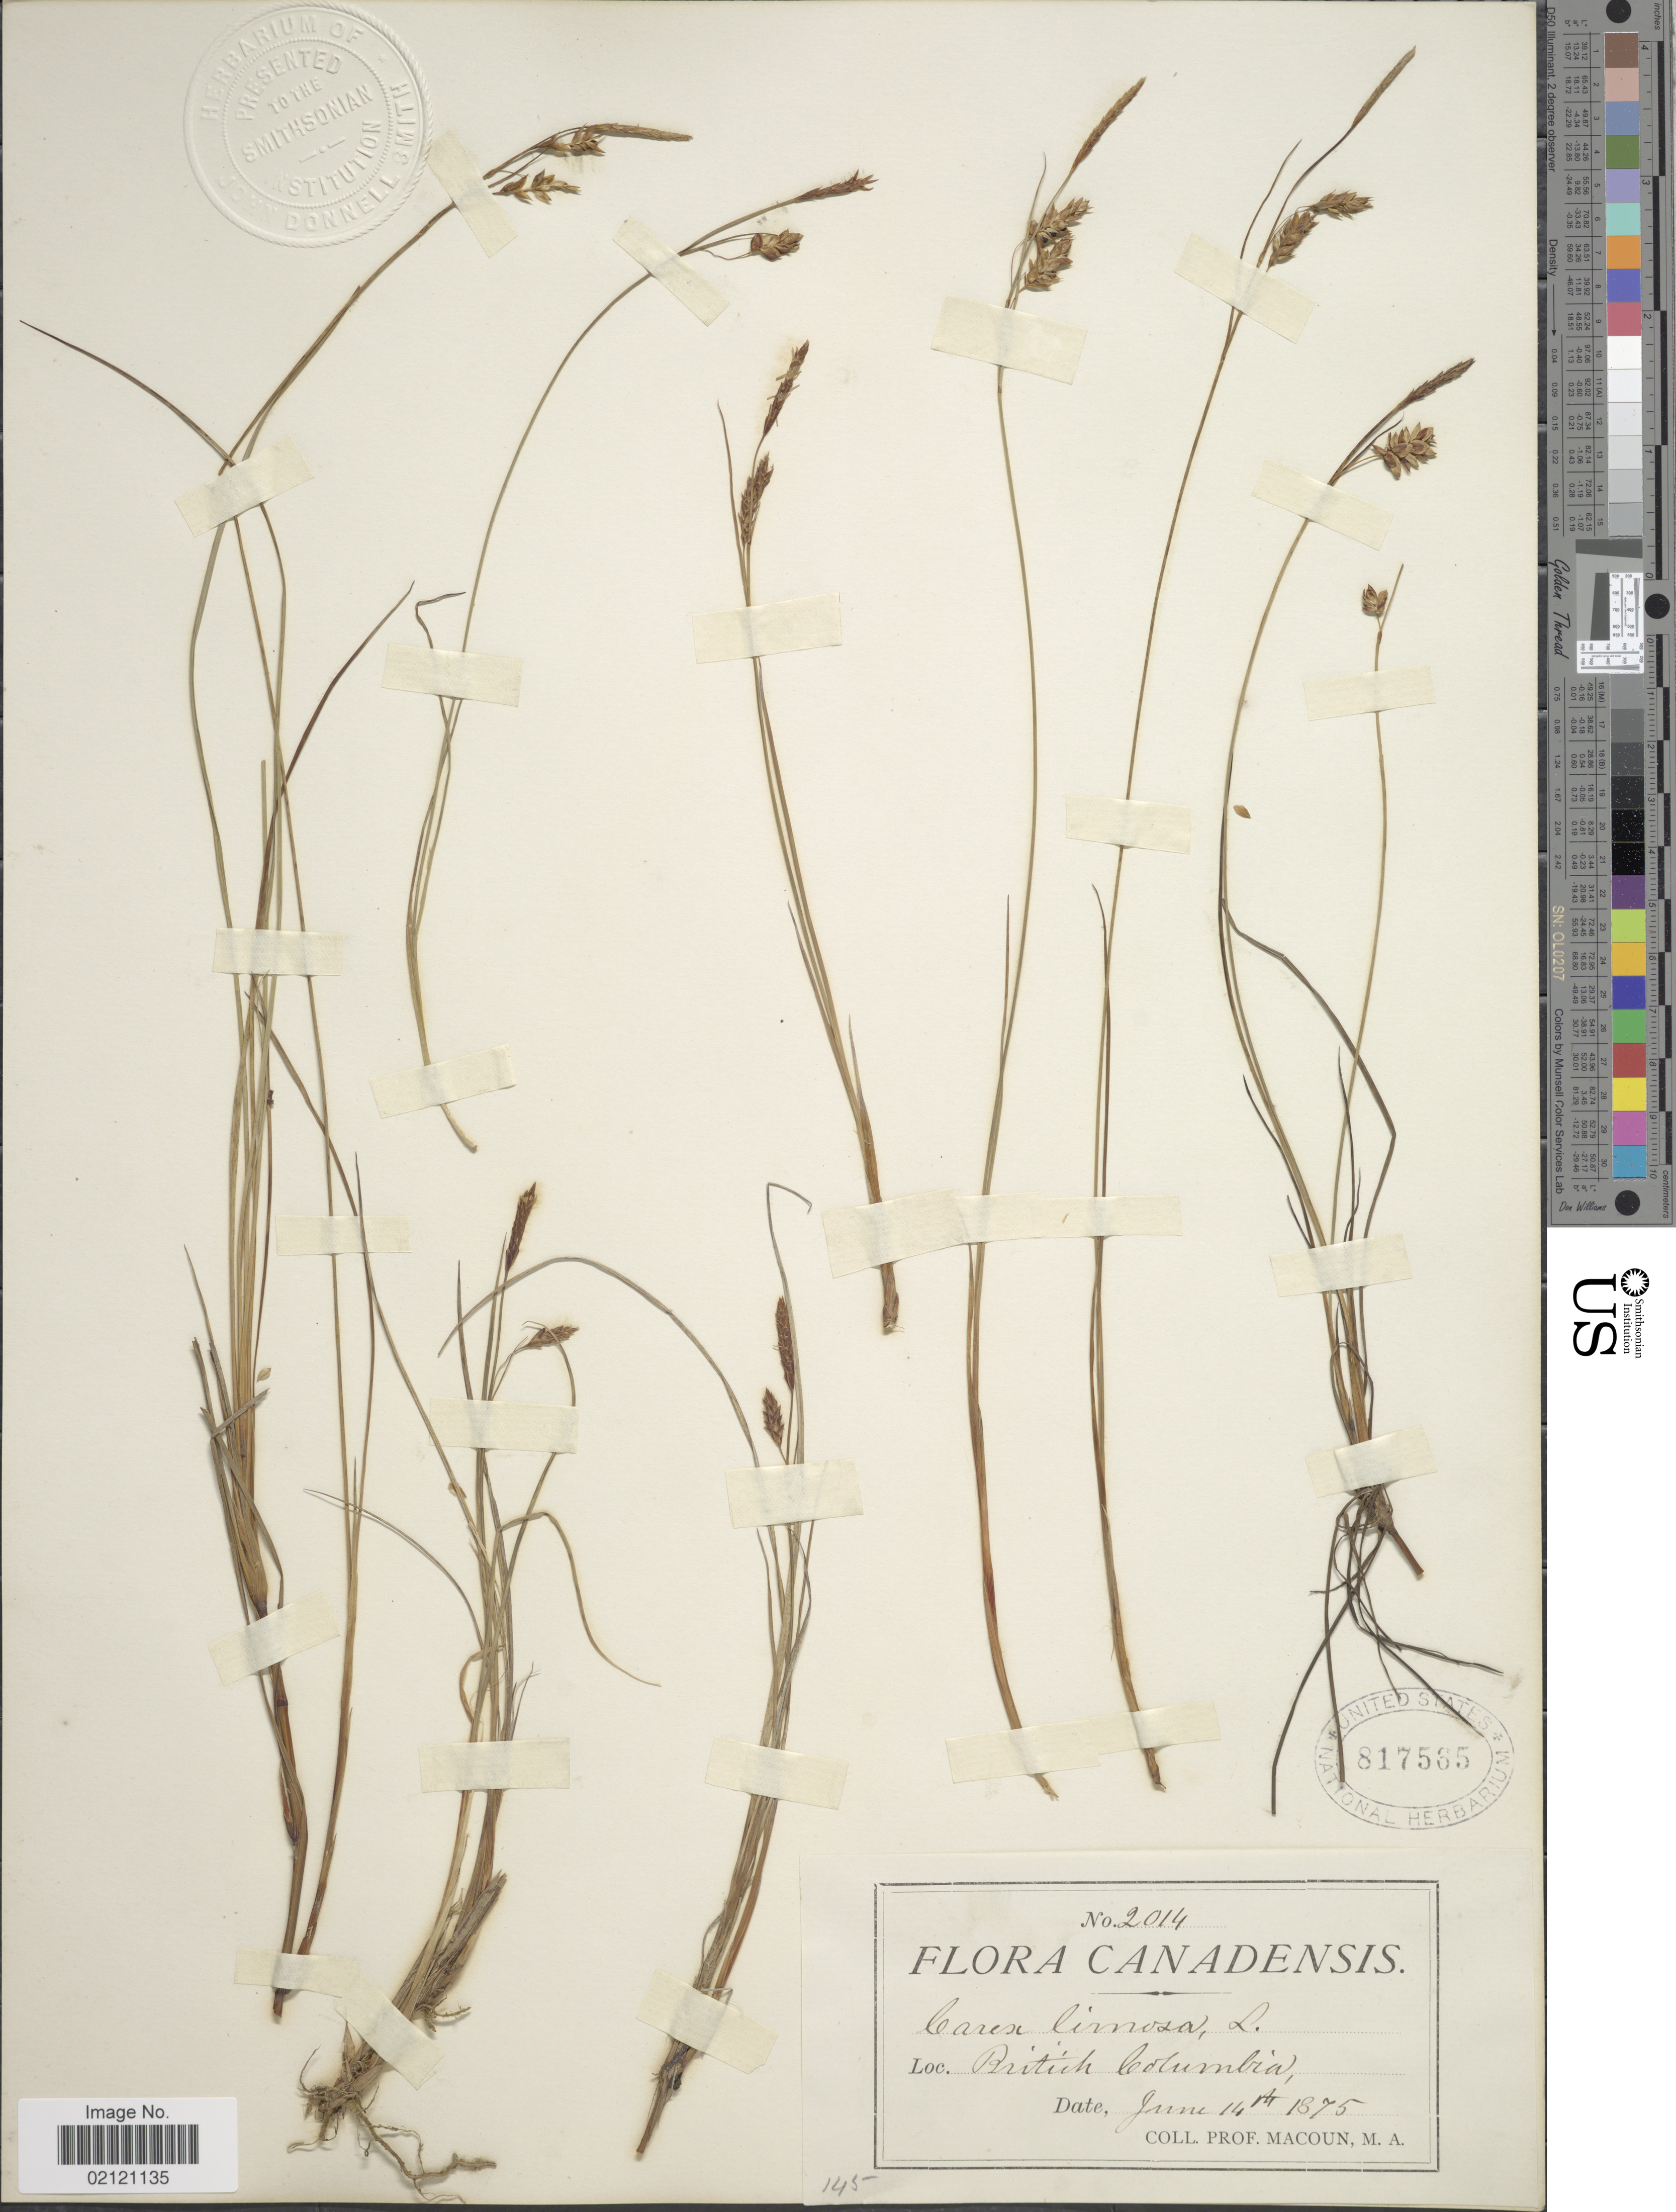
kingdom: Plantae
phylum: Tracheophyta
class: Liliopsida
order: Poales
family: Cyperaceae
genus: Carex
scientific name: Carex limosa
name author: L.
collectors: -- Macoun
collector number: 2014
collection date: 1875-06-14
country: Canada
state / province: British Columbia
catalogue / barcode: US 817565